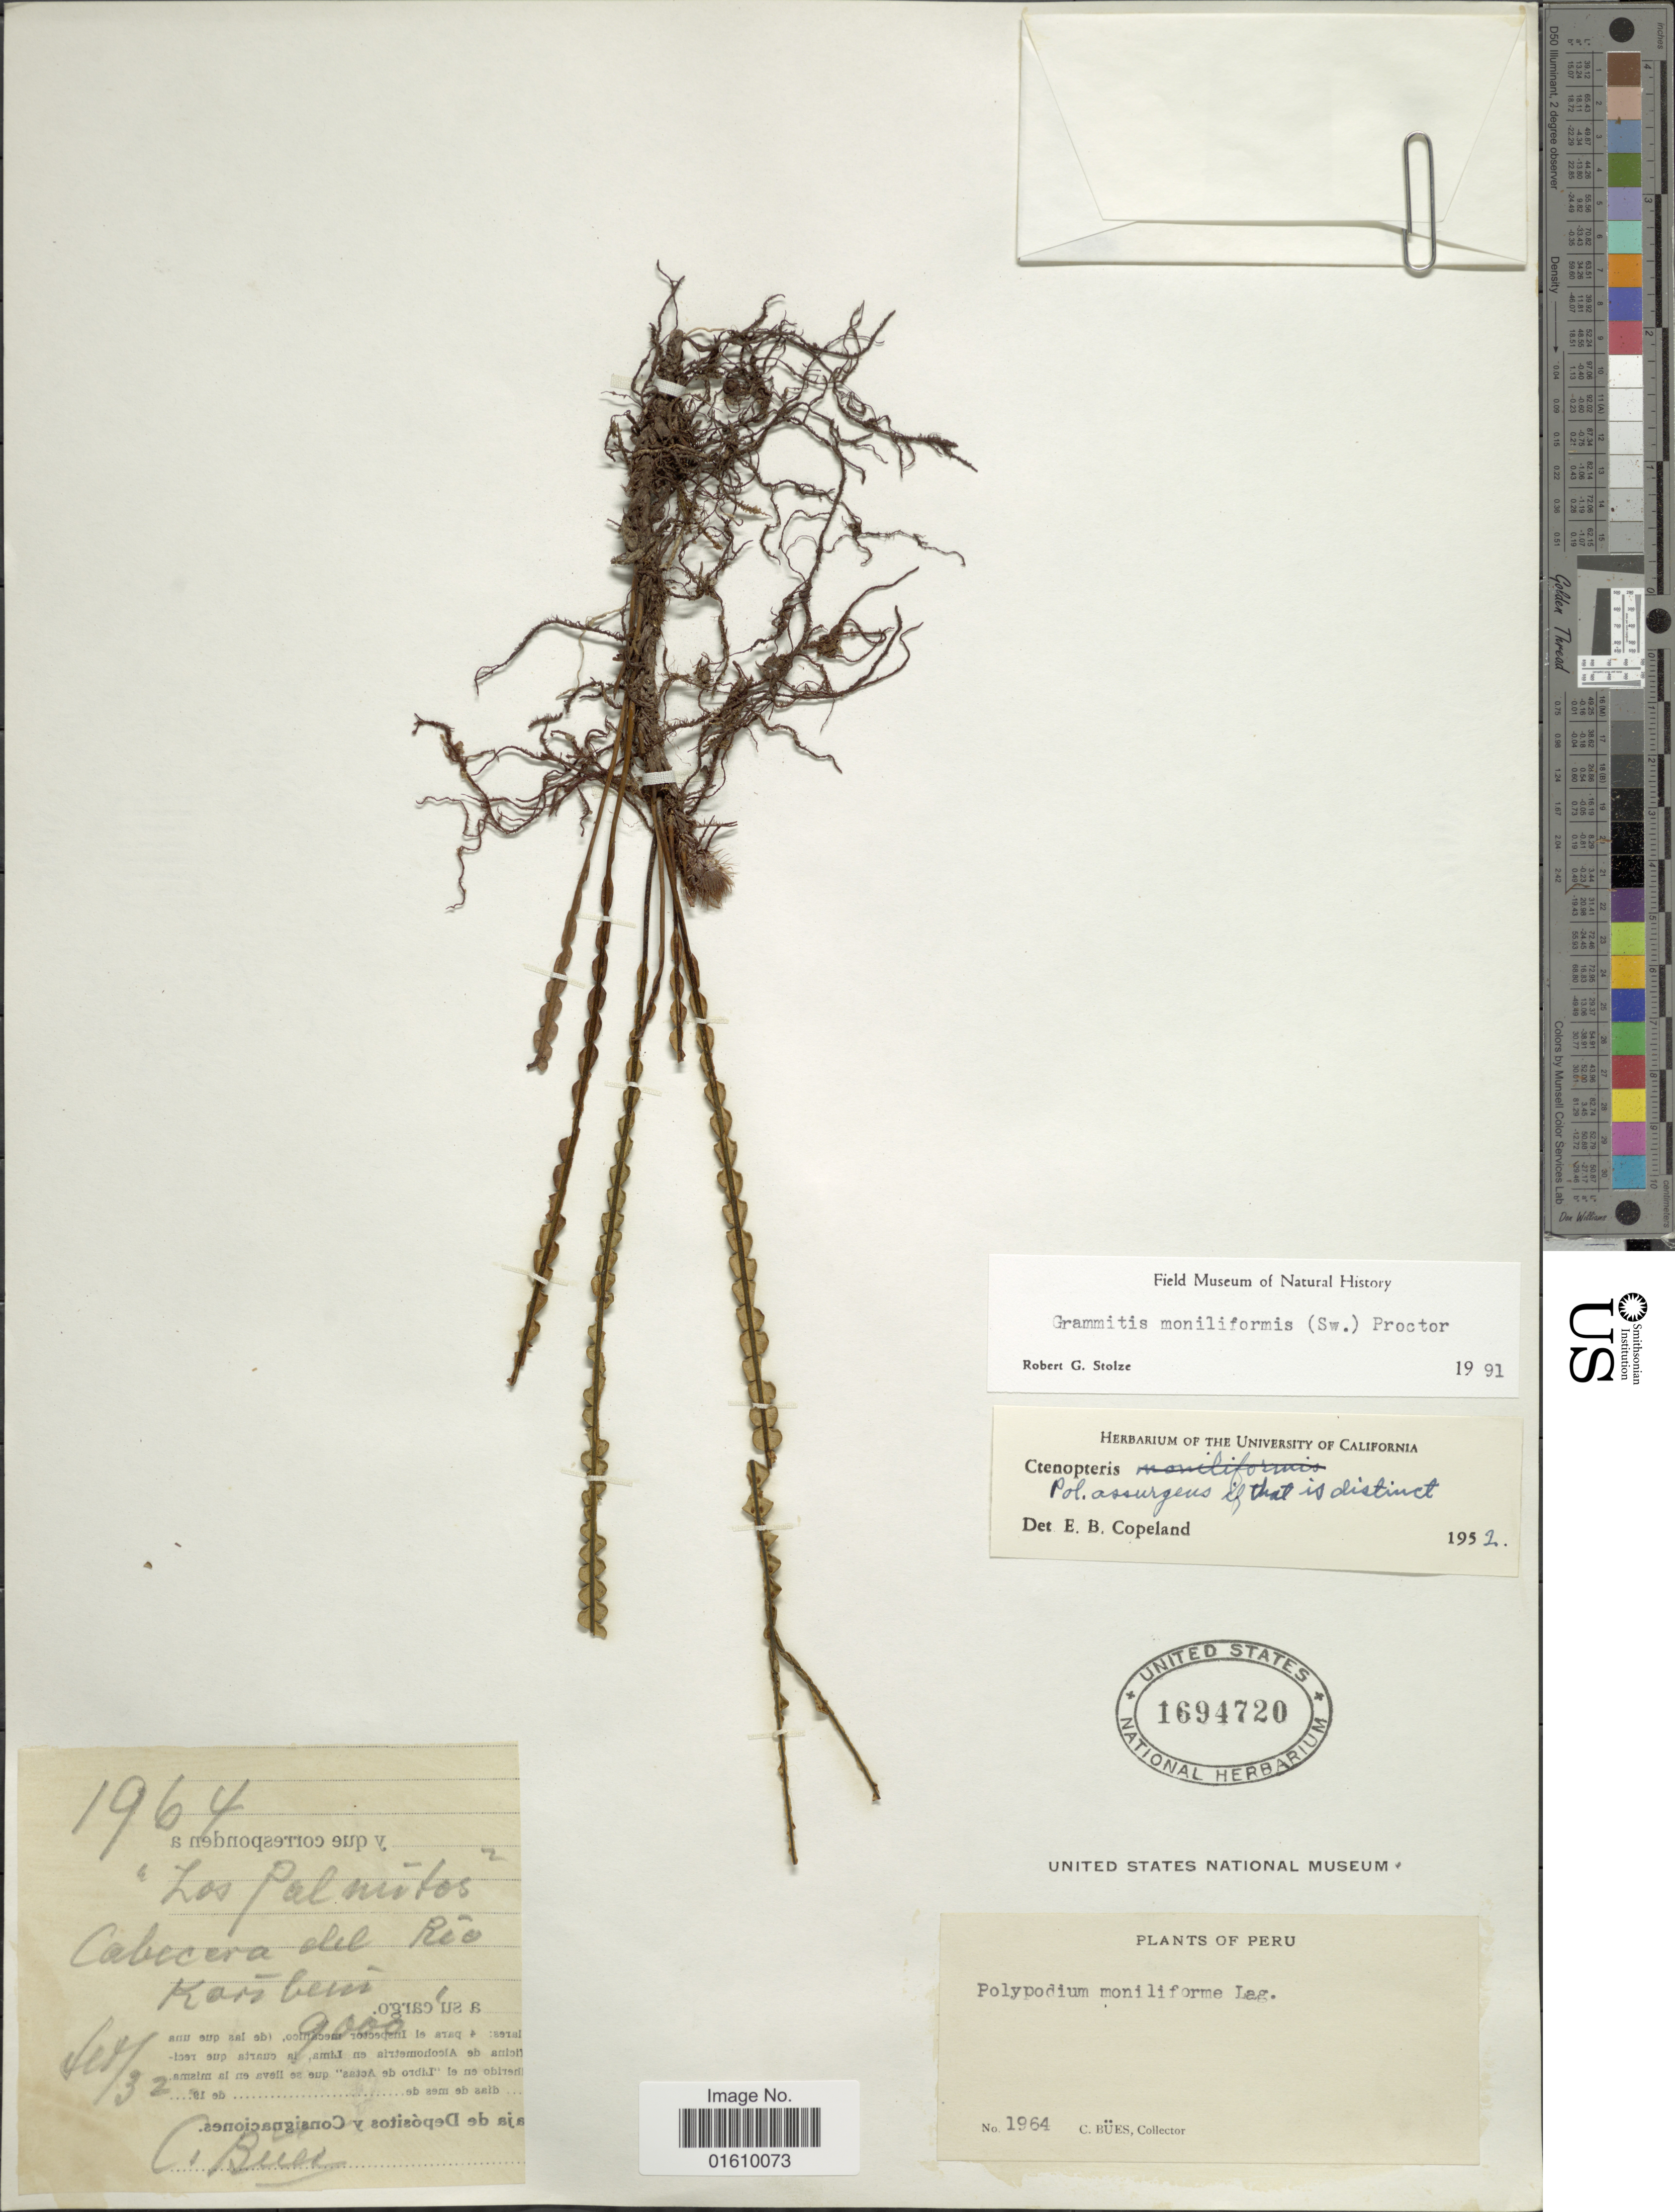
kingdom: Plantae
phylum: Tracheophyta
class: Polypodiopsida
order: Polypodiales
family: Polypodiaceae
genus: Melpomene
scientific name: Melpomene moniliformis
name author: (Lag. ex Sw.) A.R. Sm. & R.C. Moran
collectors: C. Bues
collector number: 1964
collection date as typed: Transcribed d/m/y: /9/32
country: Peru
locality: Los Palmitos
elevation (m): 2743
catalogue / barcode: US 1694720